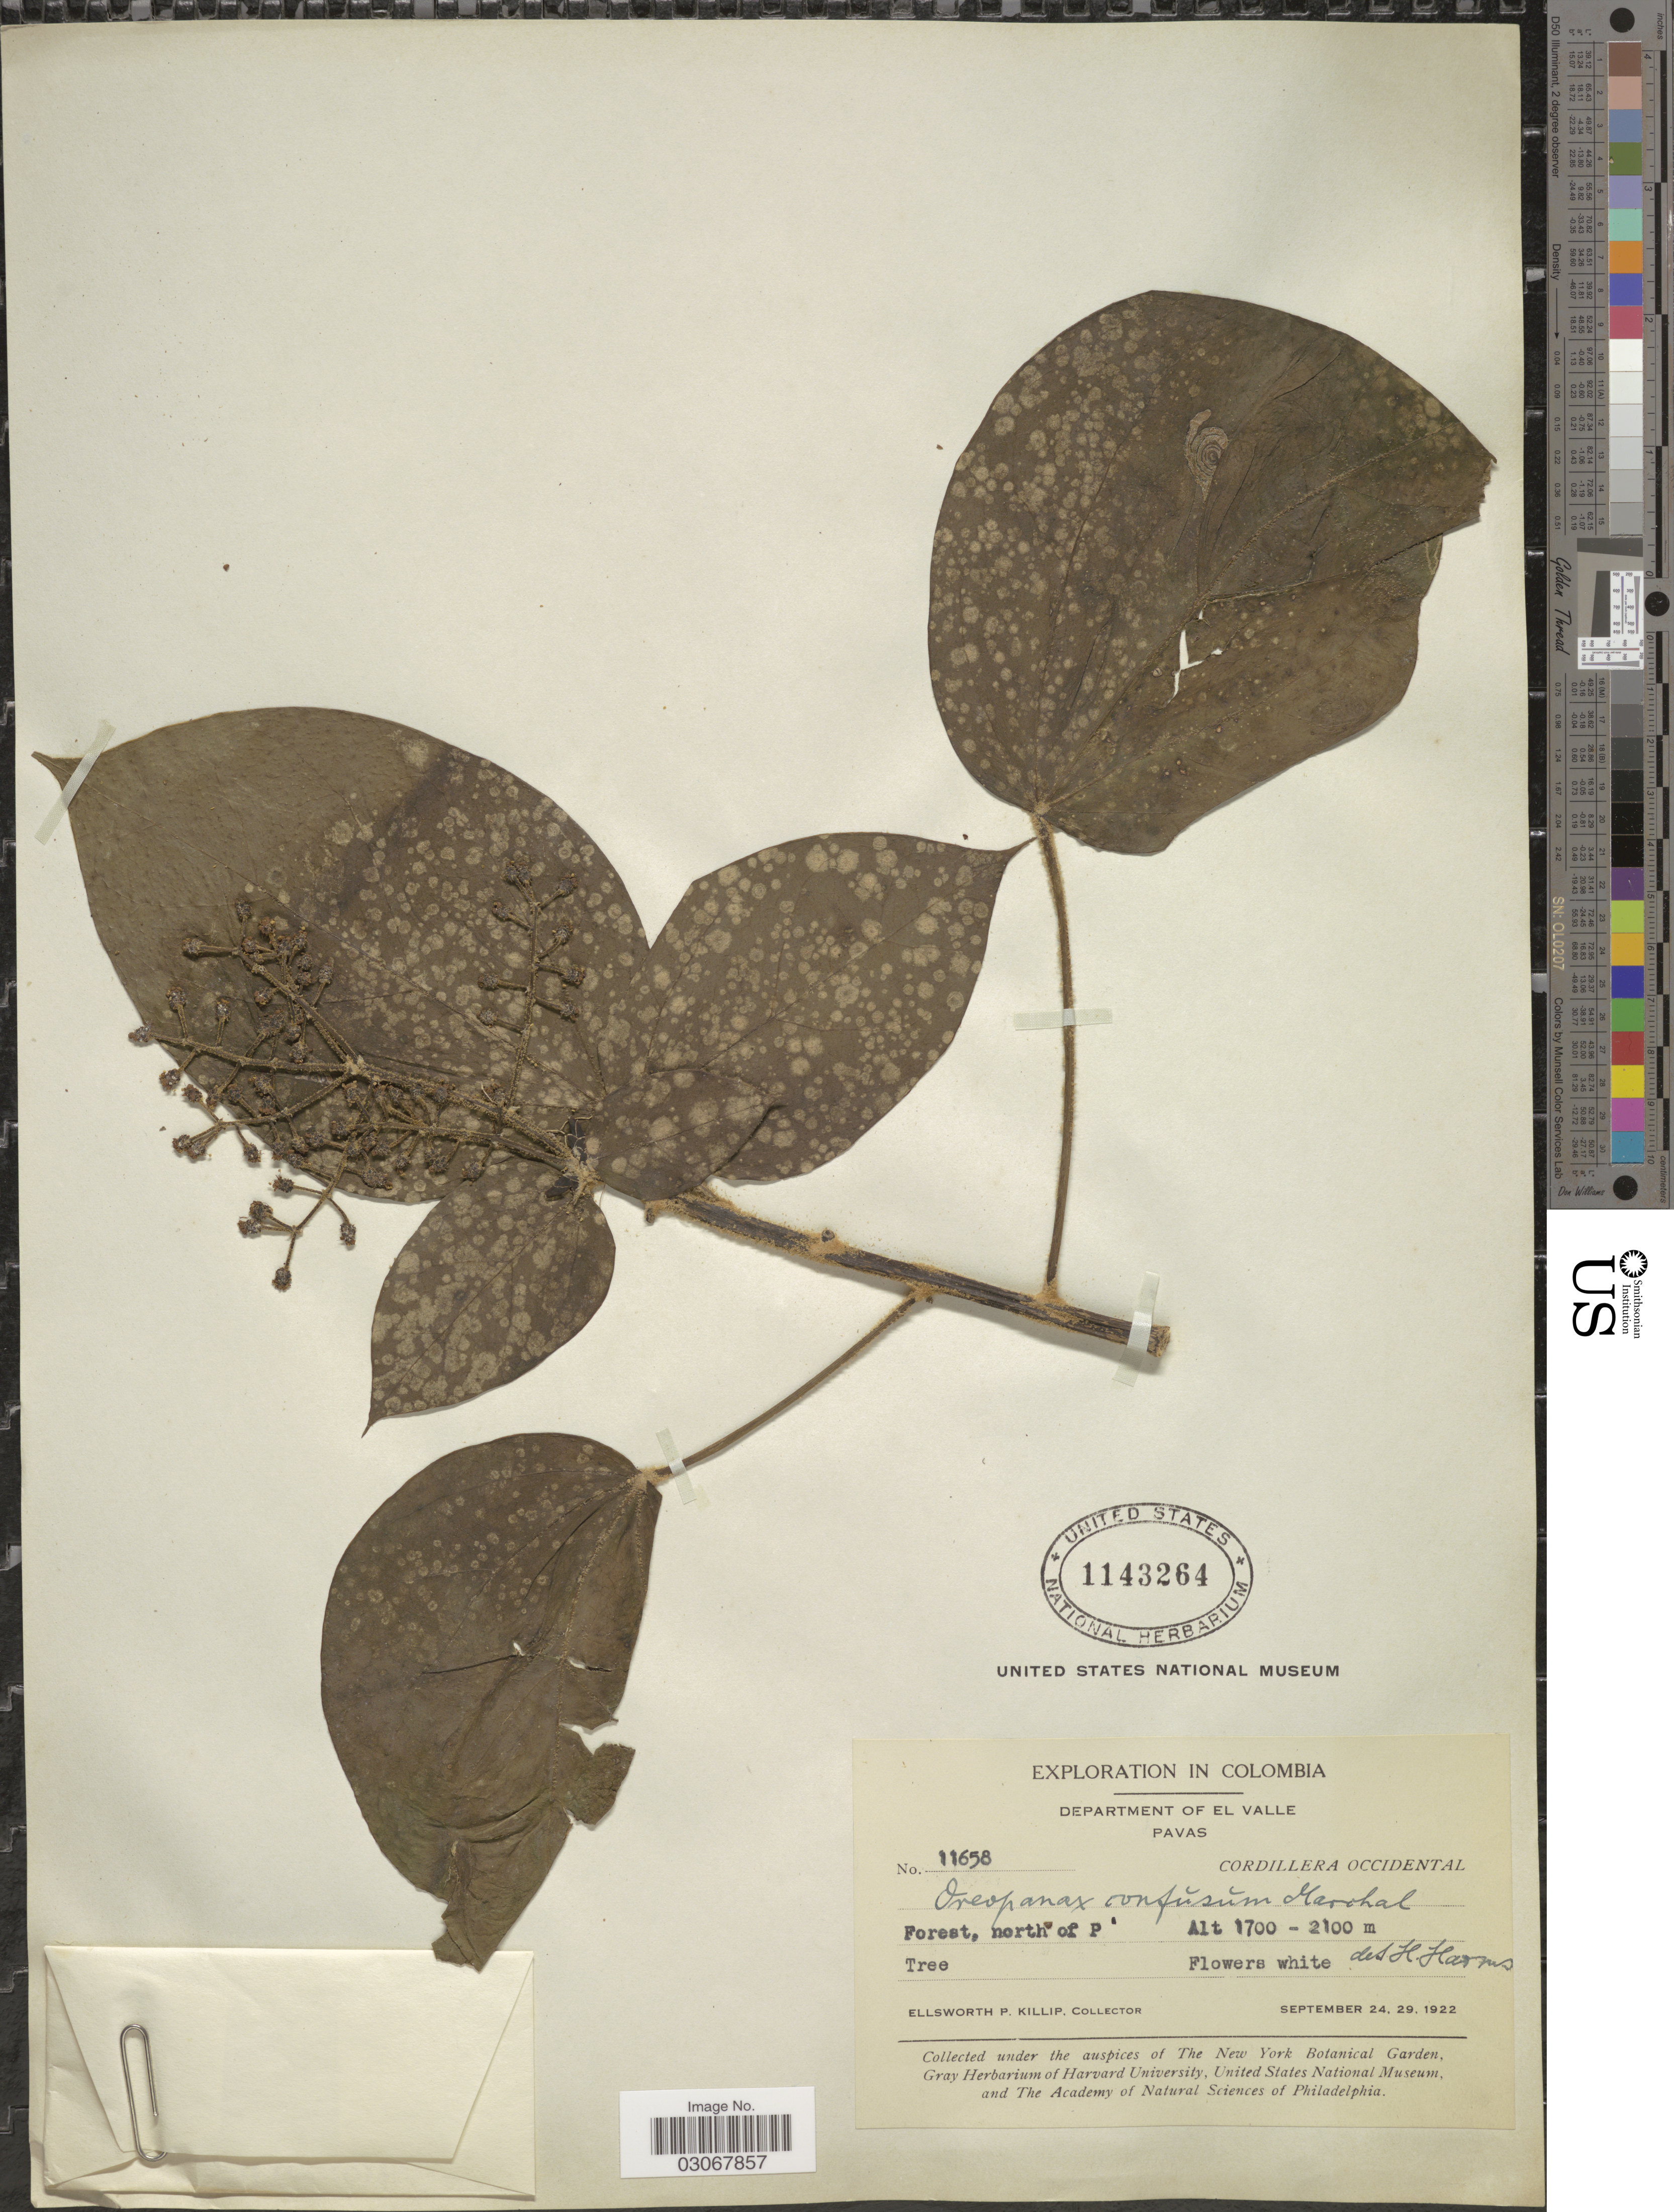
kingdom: Plantae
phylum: Tracheophyta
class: Magnoliopsida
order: Apiales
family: Araliaceae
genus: Oreopanax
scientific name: Oreopanax confusus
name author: March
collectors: E. P. Killip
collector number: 11658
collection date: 1922-09-24/1922-09-29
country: Colombia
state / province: Valle del Cauca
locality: Department of El Valle. Pavas. Cordillera Occidental. Forest, north of P.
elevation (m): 1700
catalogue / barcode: US 1143264